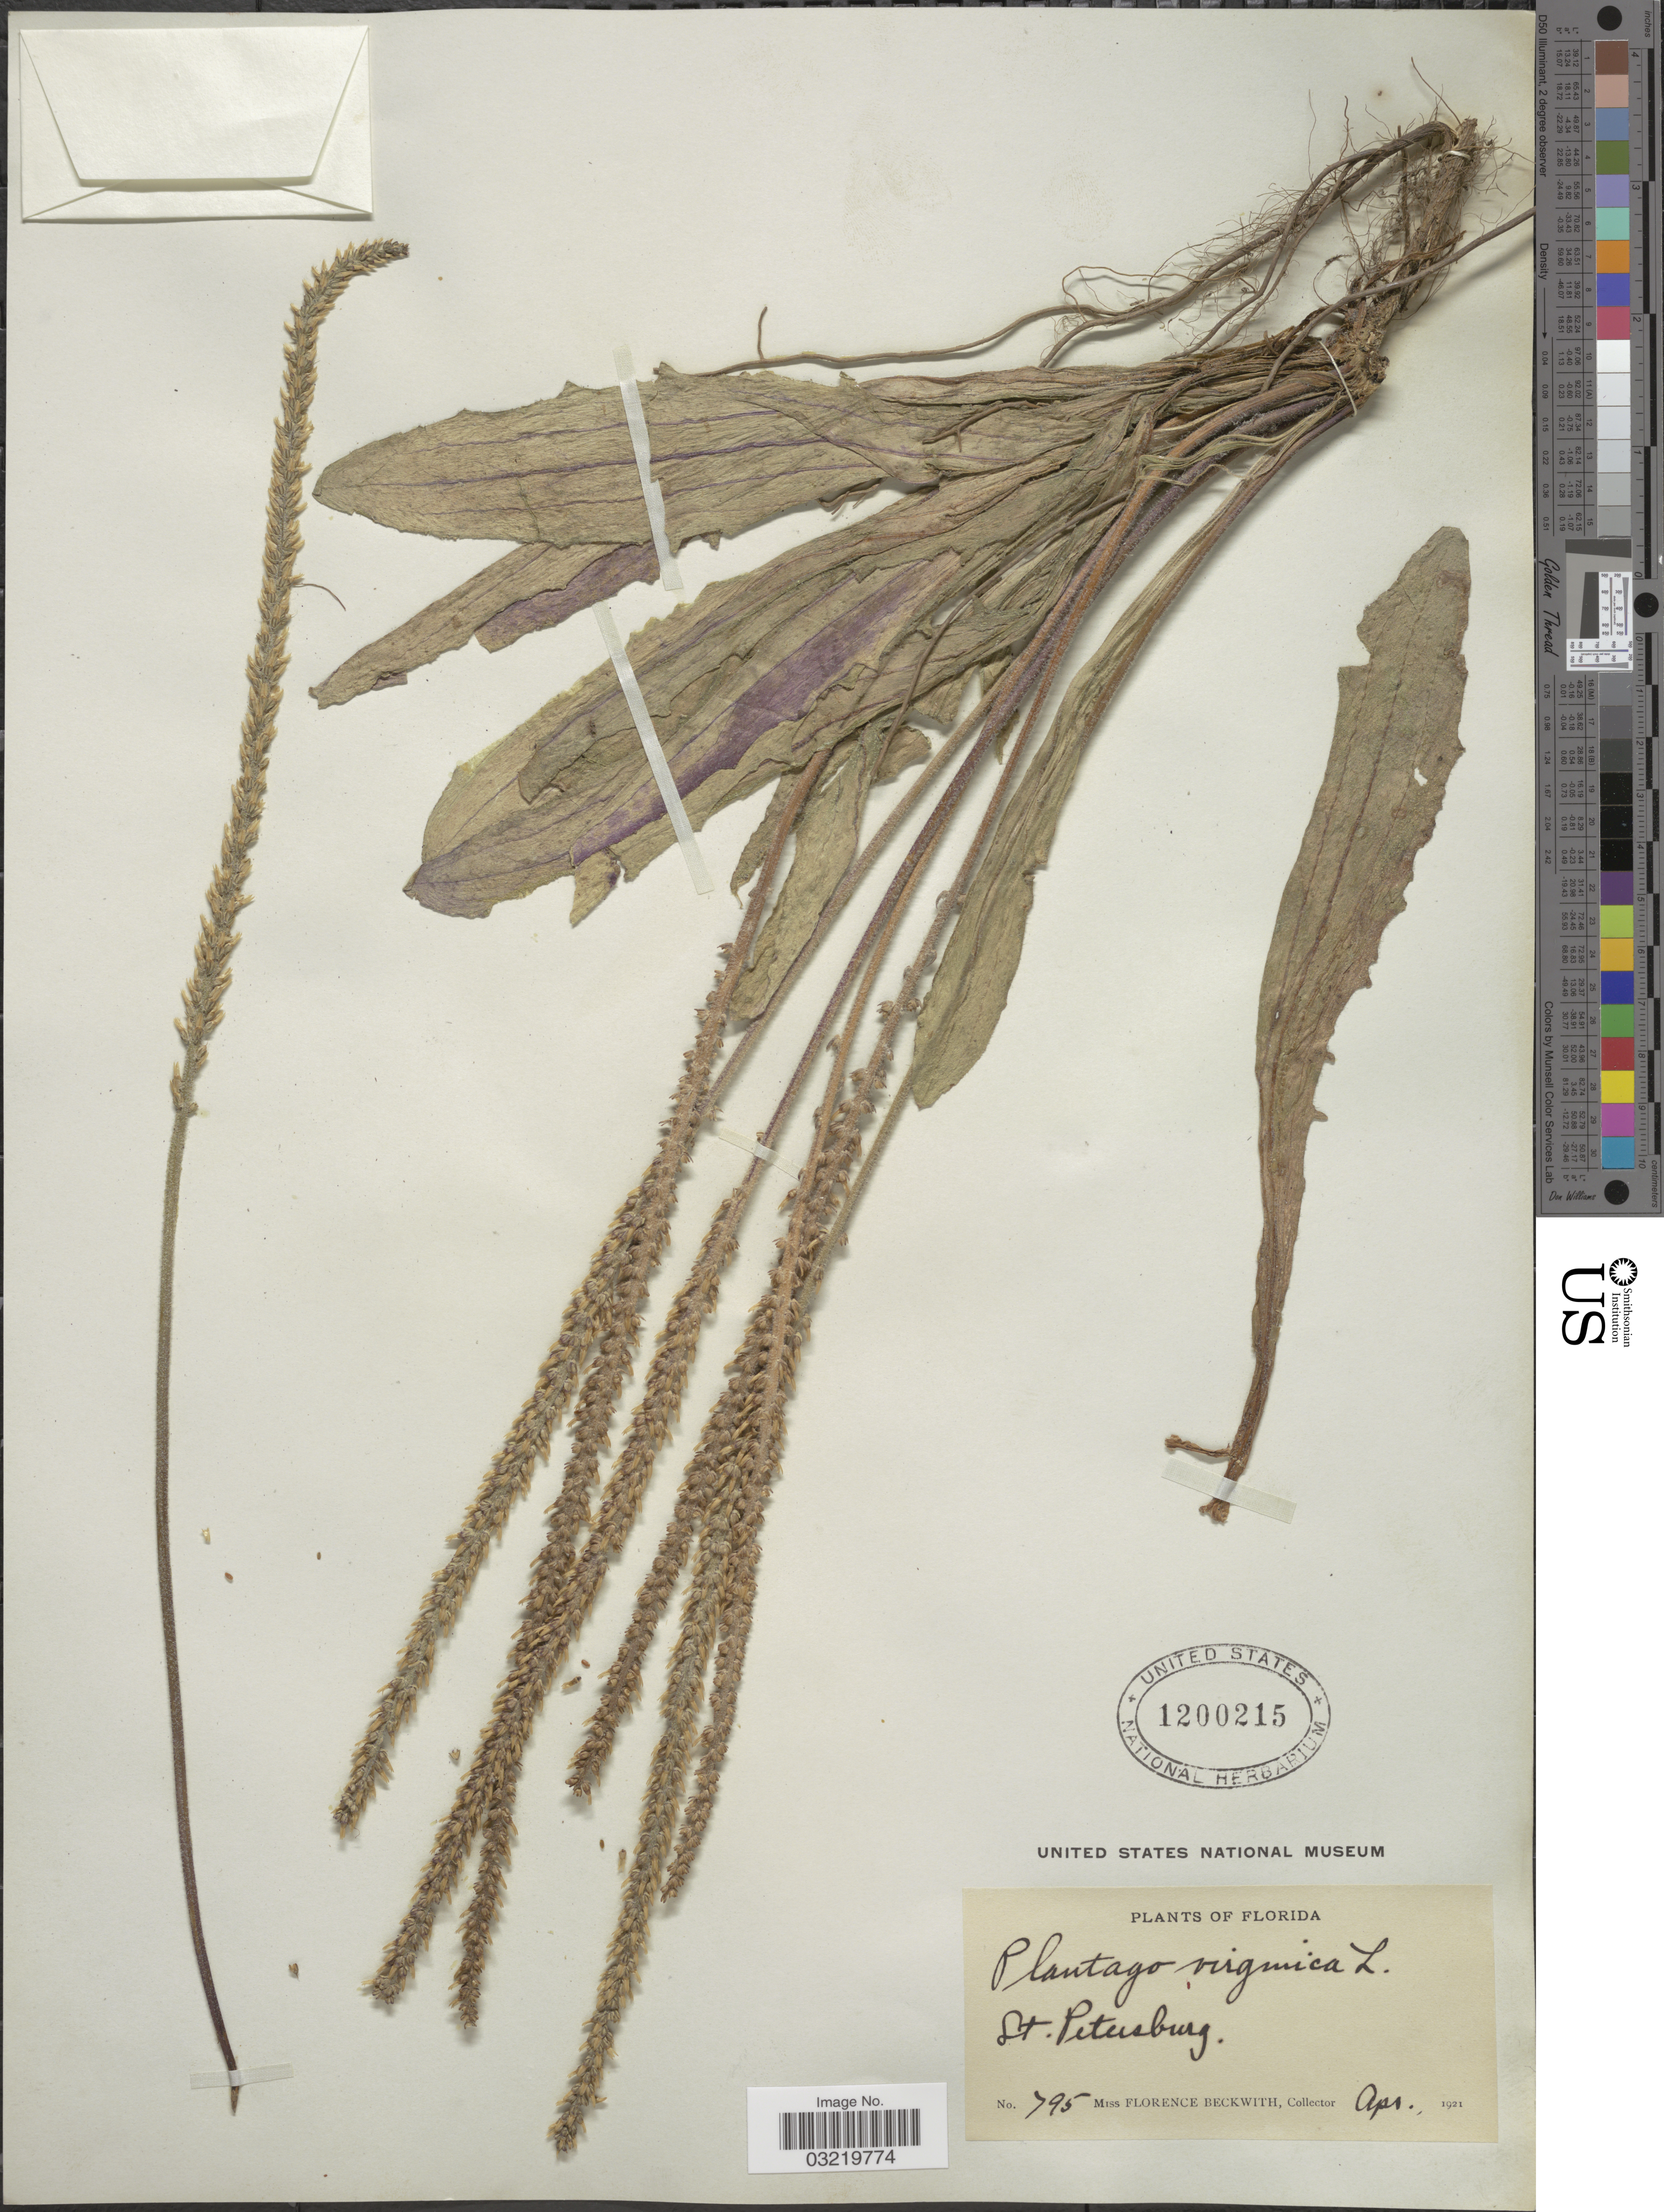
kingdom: Plantae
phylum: Tracheophyta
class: Magnoliopsida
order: Lamiales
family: Plantaginaceae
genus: Plantago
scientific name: Plantago virginica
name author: L.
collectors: F. Beckwith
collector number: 795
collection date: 1921-04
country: United States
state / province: Florida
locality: St. Petersburg.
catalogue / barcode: US 1200215